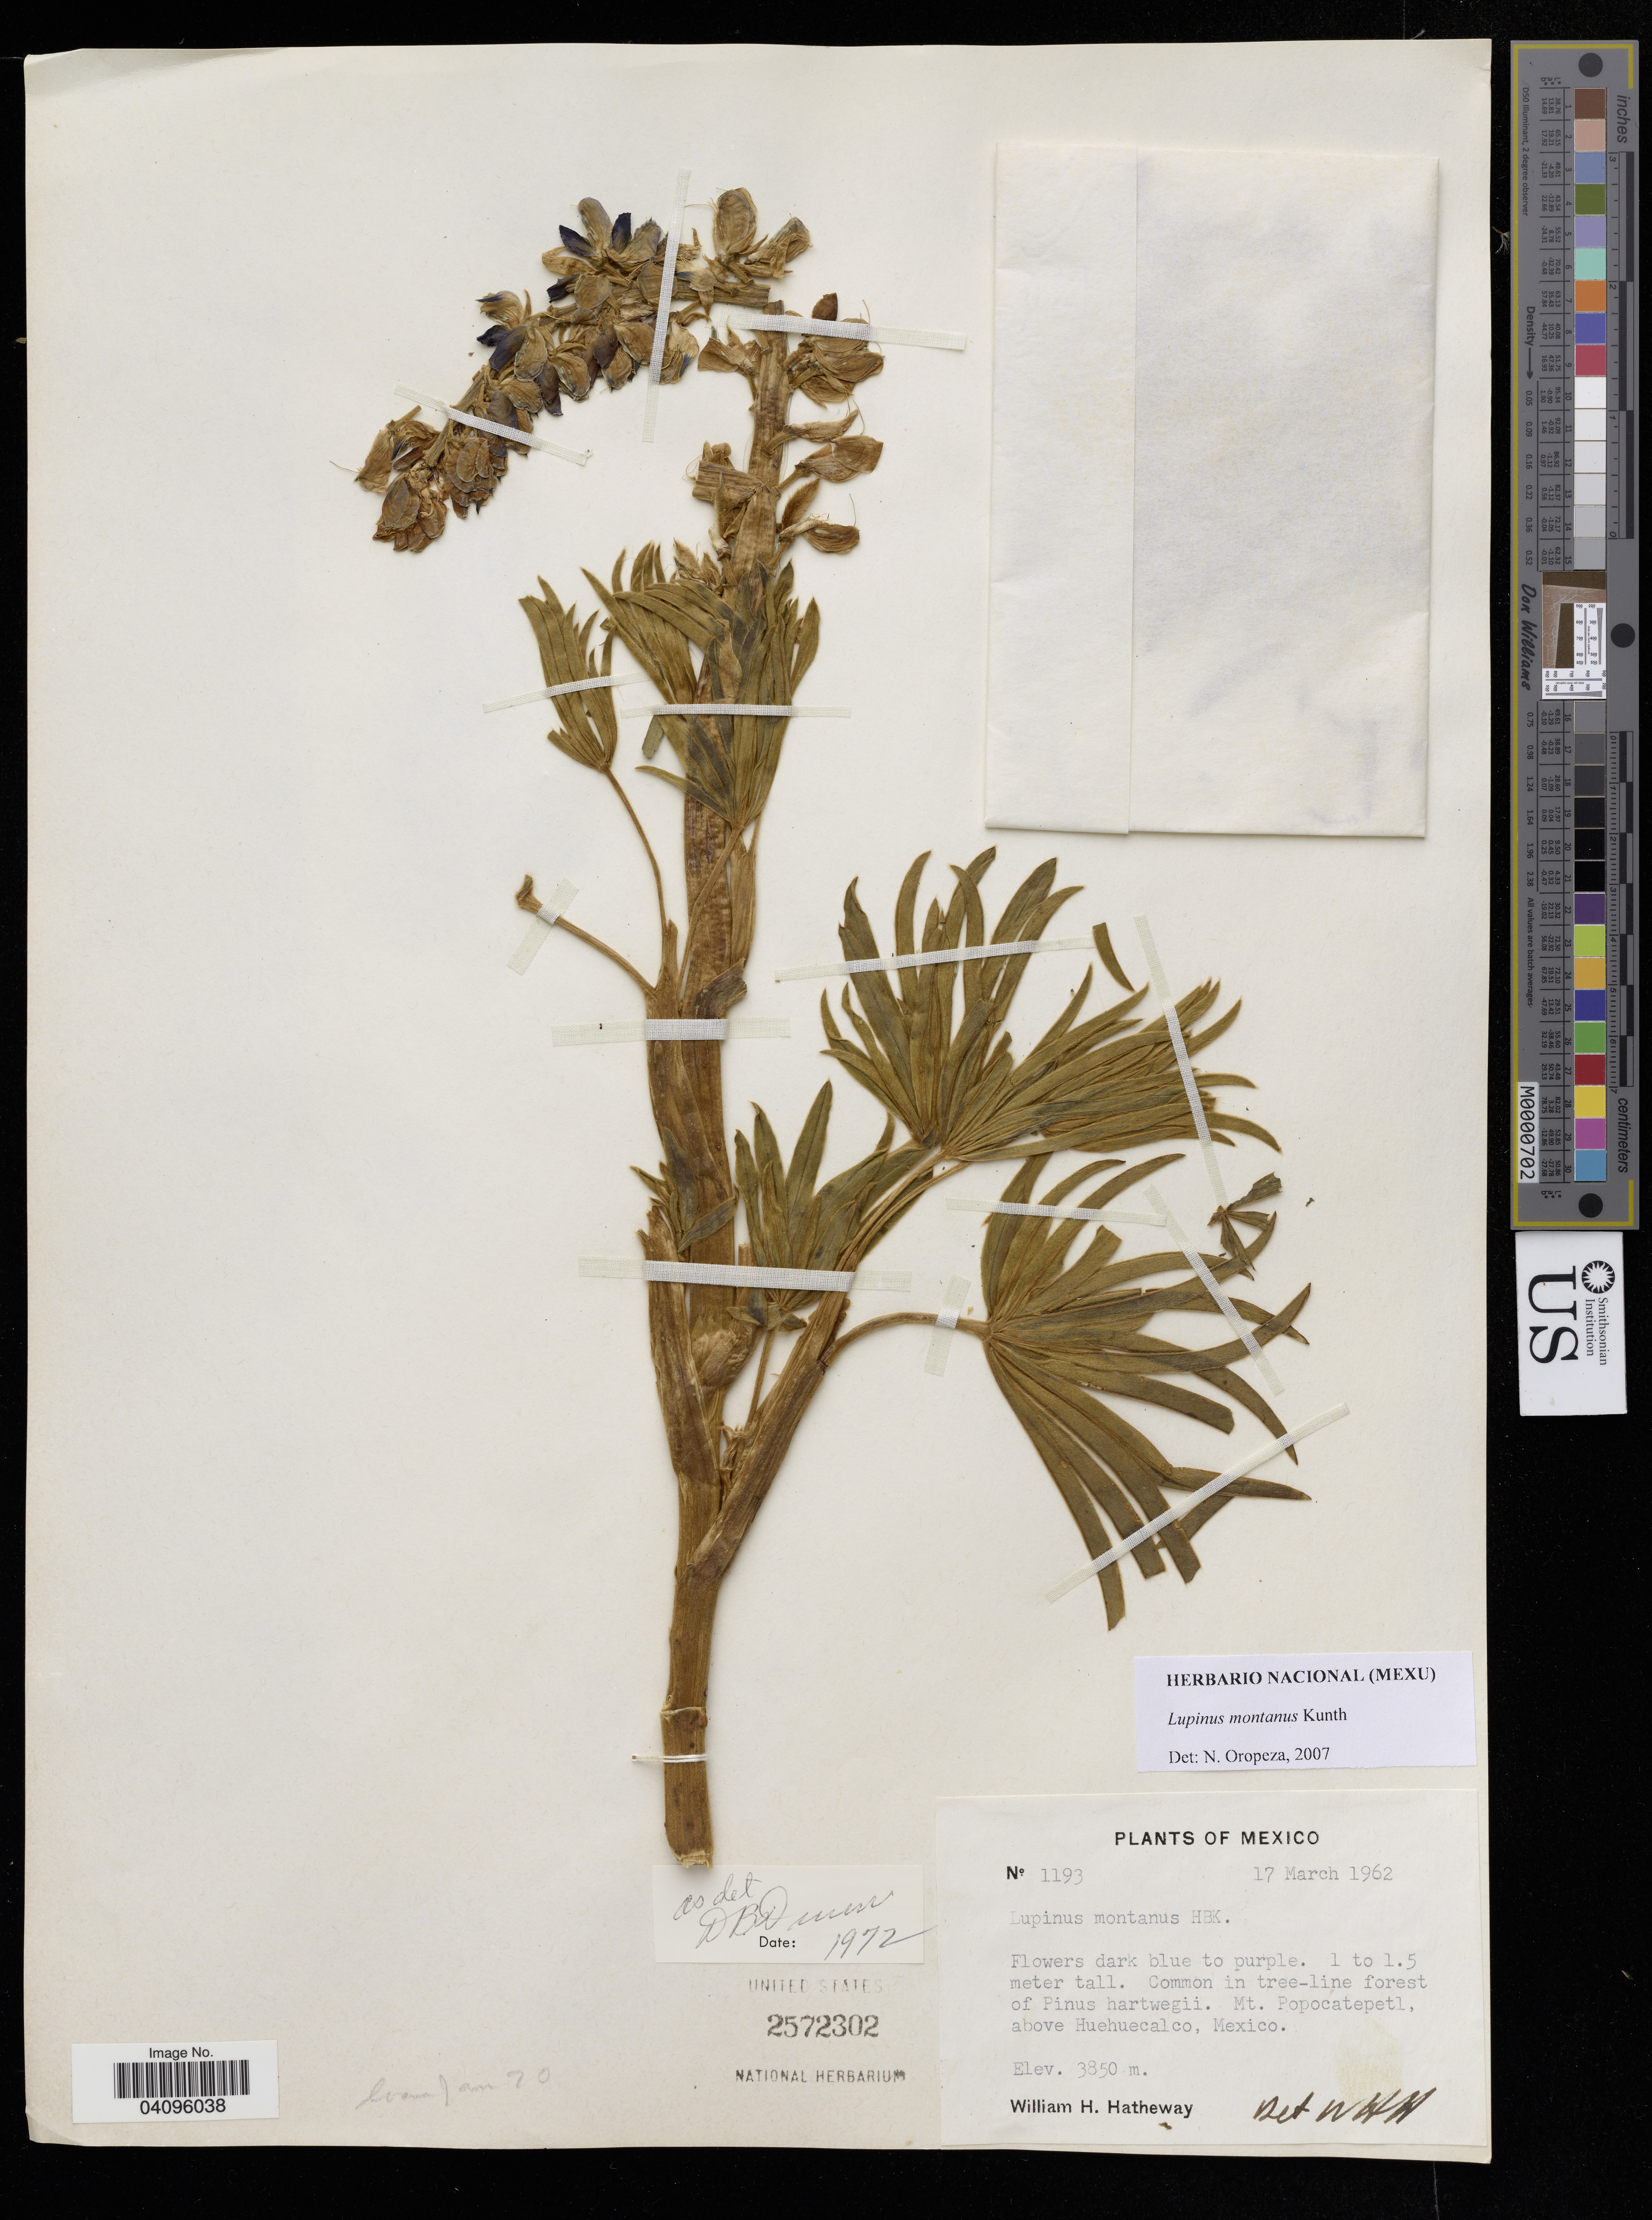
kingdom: Plantae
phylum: Tracheophyta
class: Magnoliopsida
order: Fabales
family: Fabaceae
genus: Lupinus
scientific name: Lupinus montanus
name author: Kunth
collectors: W. H. Hatheway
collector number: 1193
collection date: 1962-03-17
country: Mexico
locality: Mt. Popocatepetl, above Huehuecalco.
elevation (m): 3850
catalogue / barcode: US 2572302